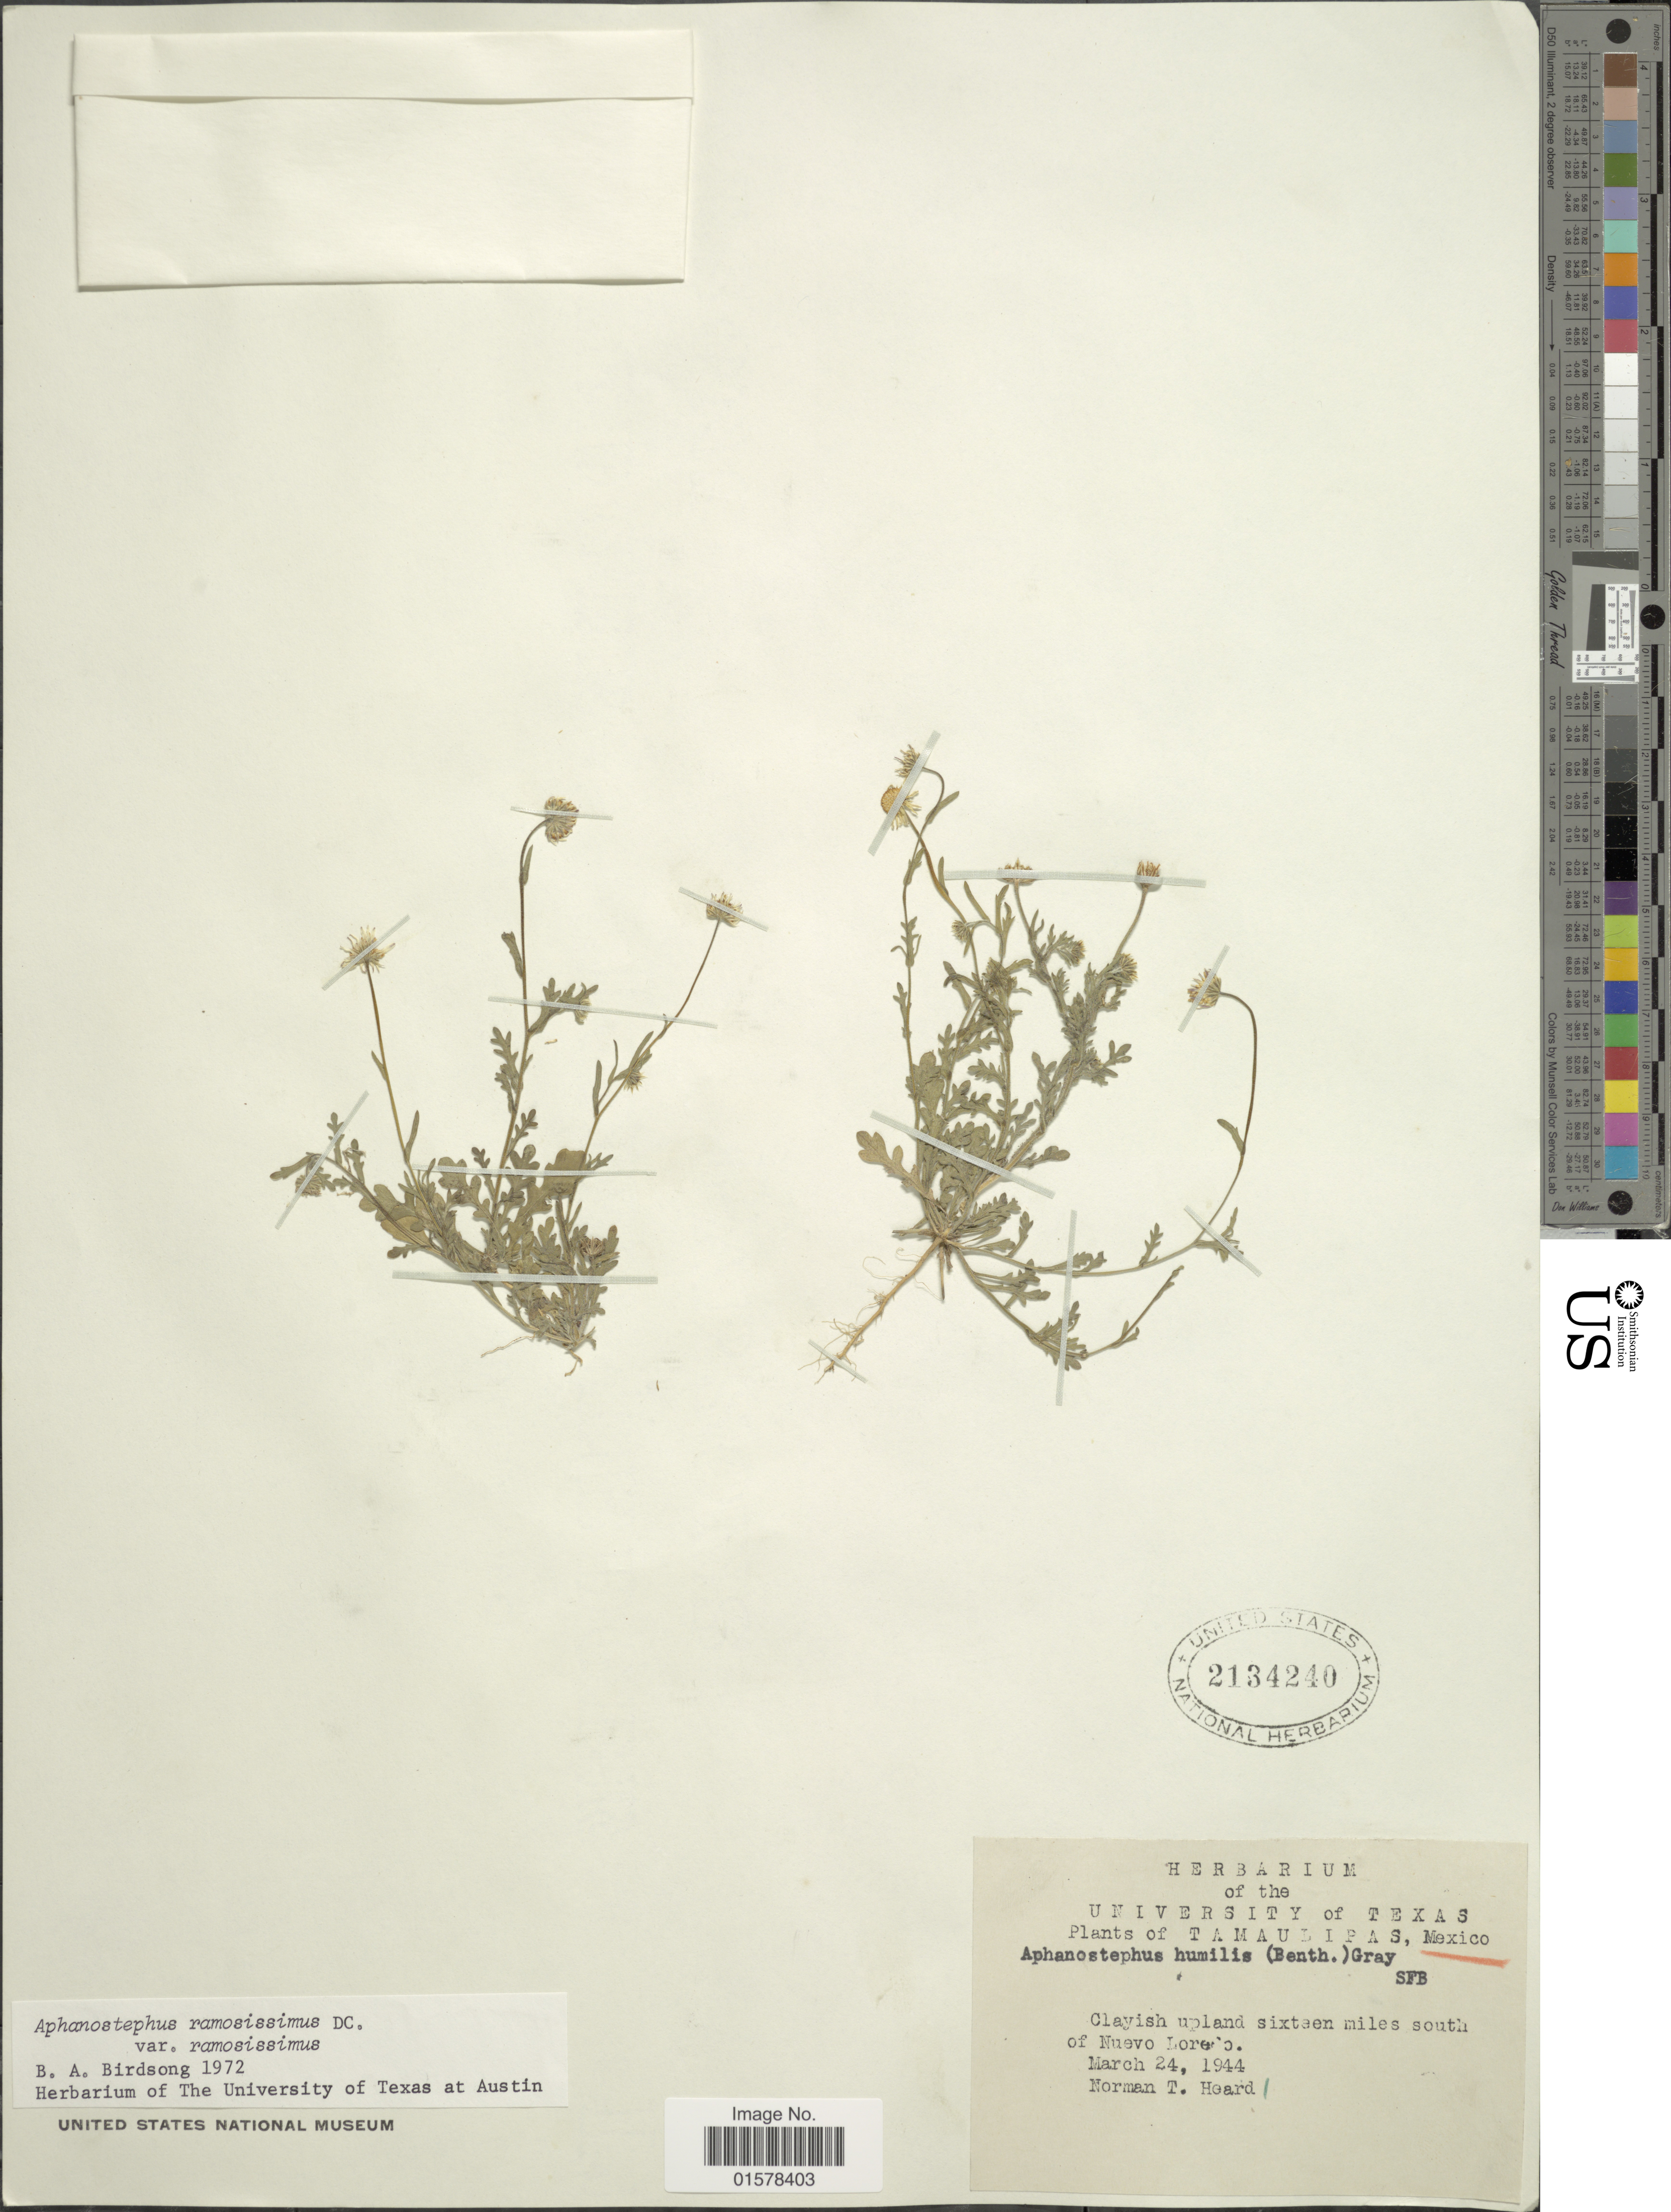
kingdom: Plantae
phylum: Tracheophyta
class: Magnoliopsida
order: Asterales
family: Asteraceae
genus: Aphanostephus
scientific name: Aphanostephus ramosissimus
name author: DC.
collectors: N. Heard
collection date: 1944-03-24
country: Mexico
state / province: Tamaulipas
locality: Upland sixteen miles south of Nuevo Loreos, Tamaulipas, Mexico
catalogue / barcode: US 2134240